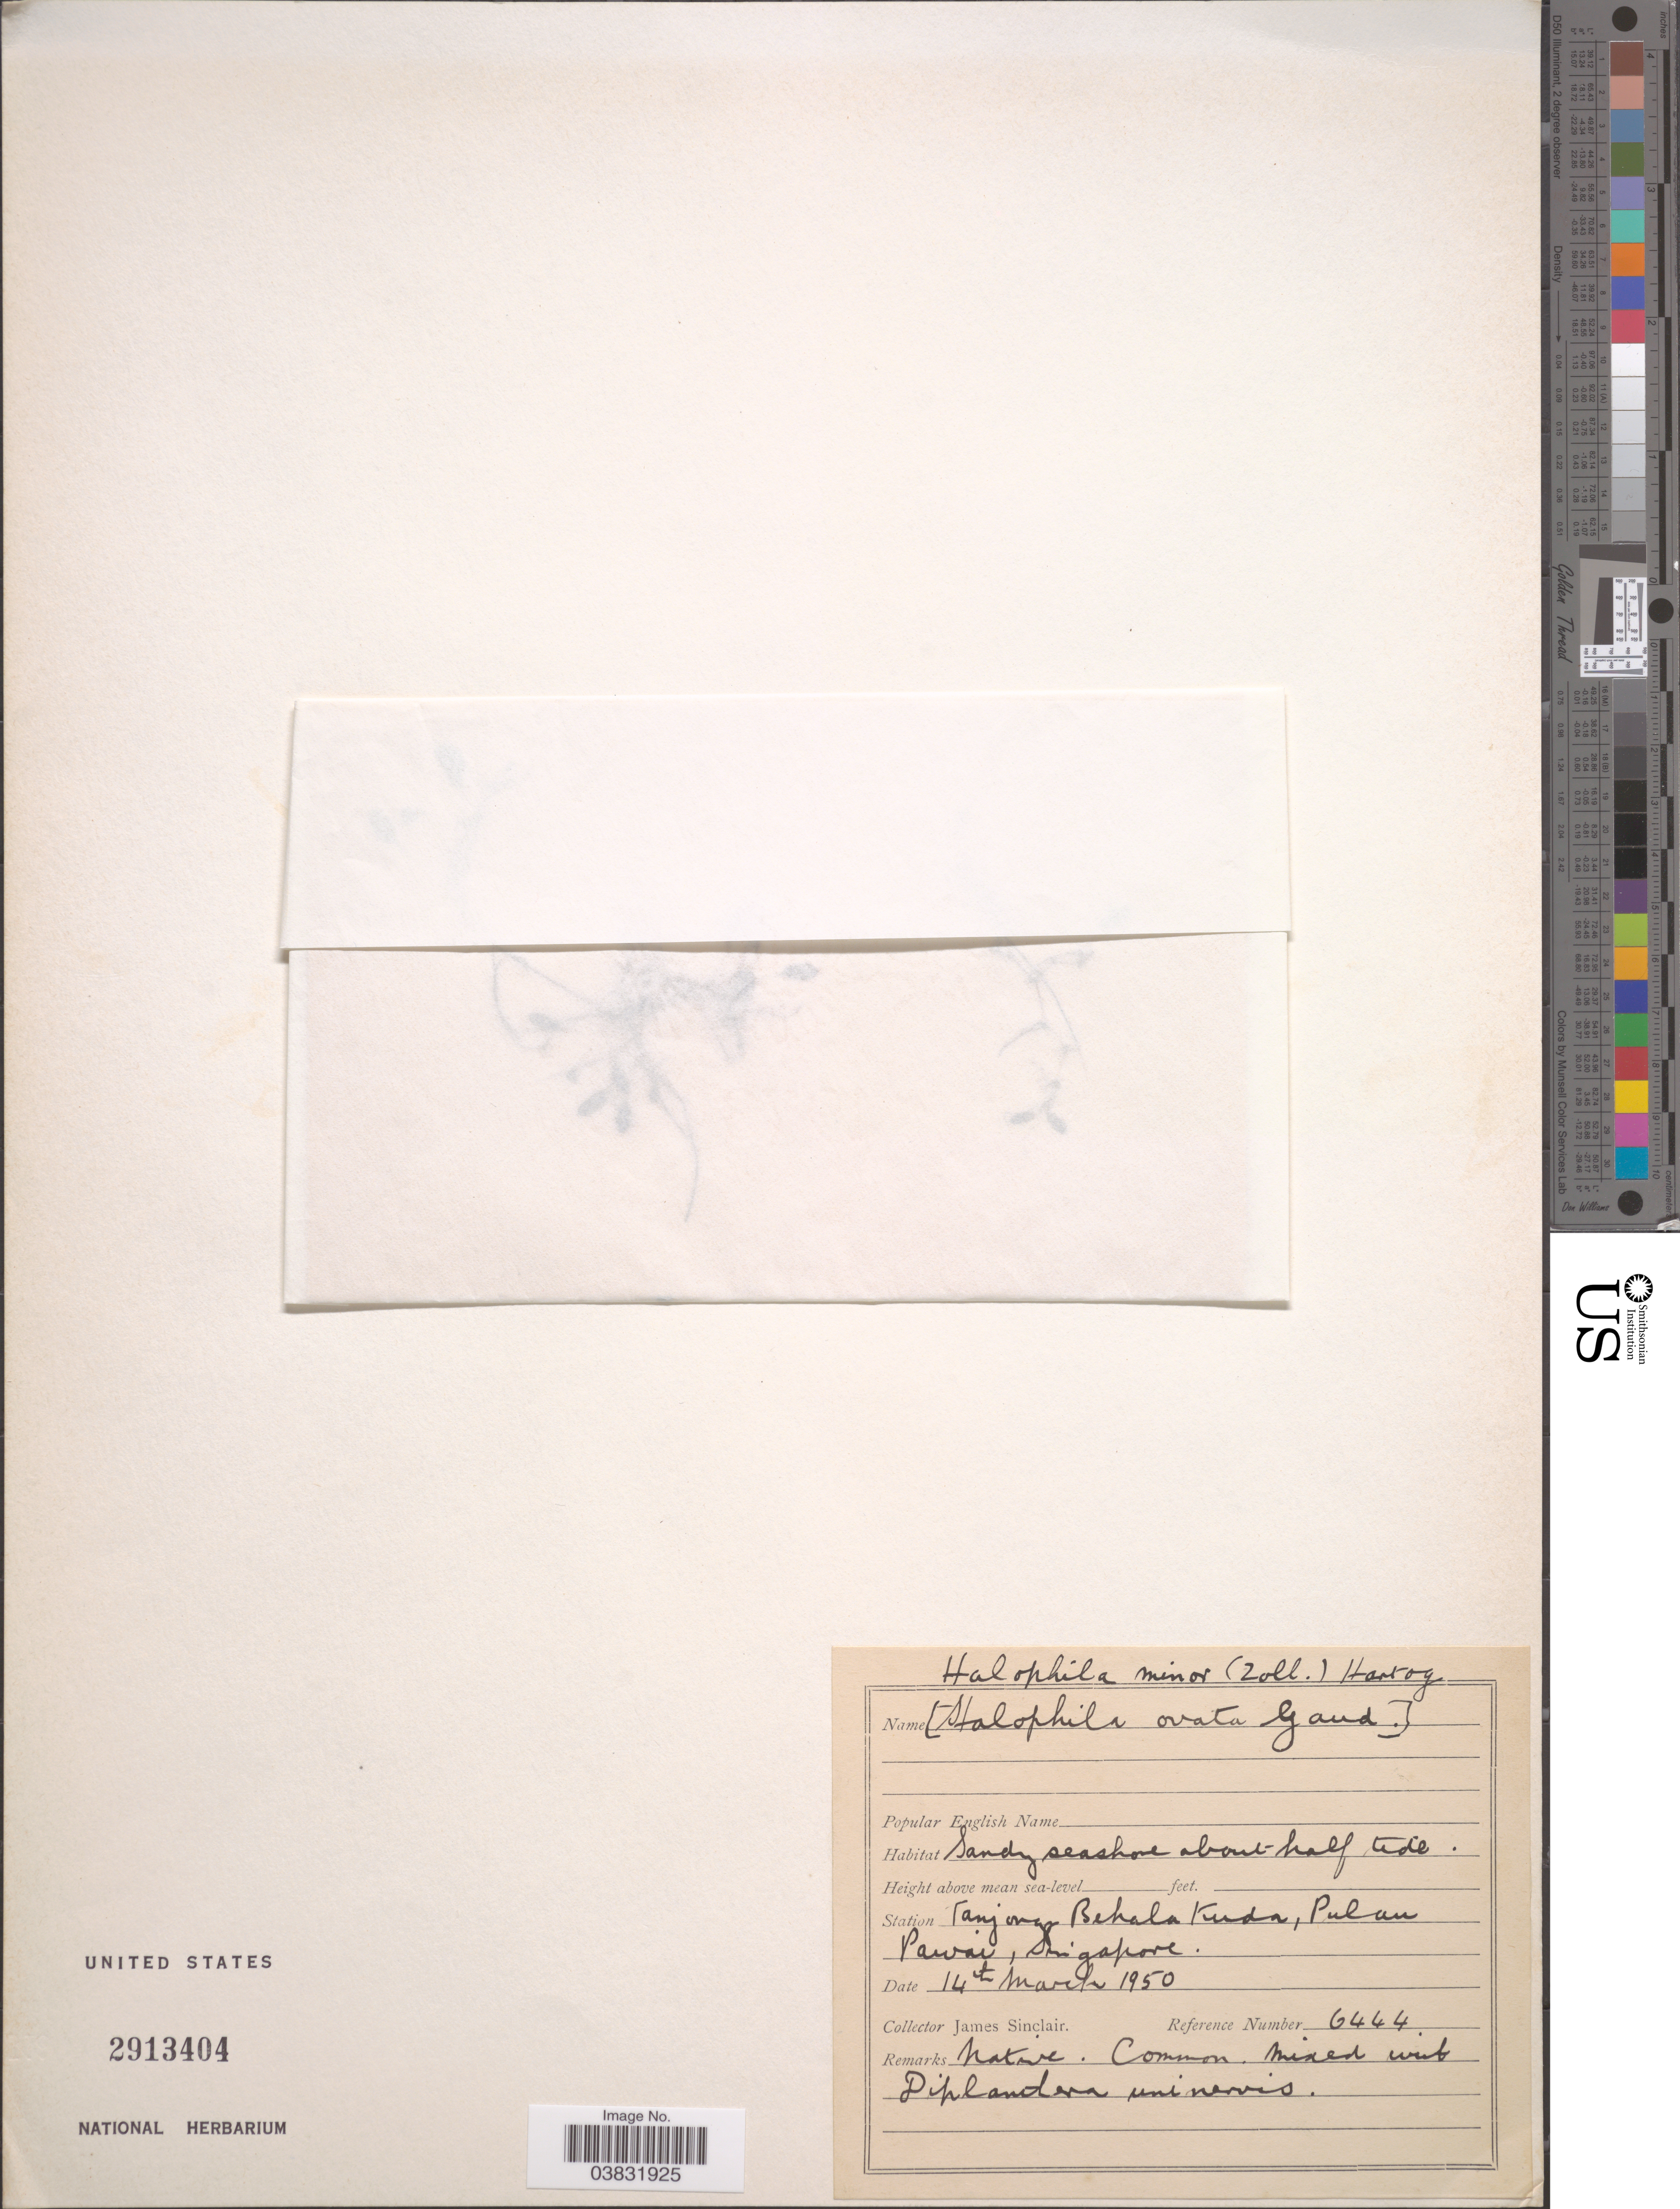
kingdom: Plantae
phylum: Tracheophyta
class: Liliopsida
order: Alismatales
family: Hydrocharitaceae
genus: Halophila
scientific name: Halophila minor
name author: (Zoll.) Hartog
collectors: J. Sinclair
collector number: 6444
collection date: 1950-03-14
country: Singapore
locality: Station Tanjong Behala Kuda, Pulau Pawai.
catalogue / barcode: US 2913404